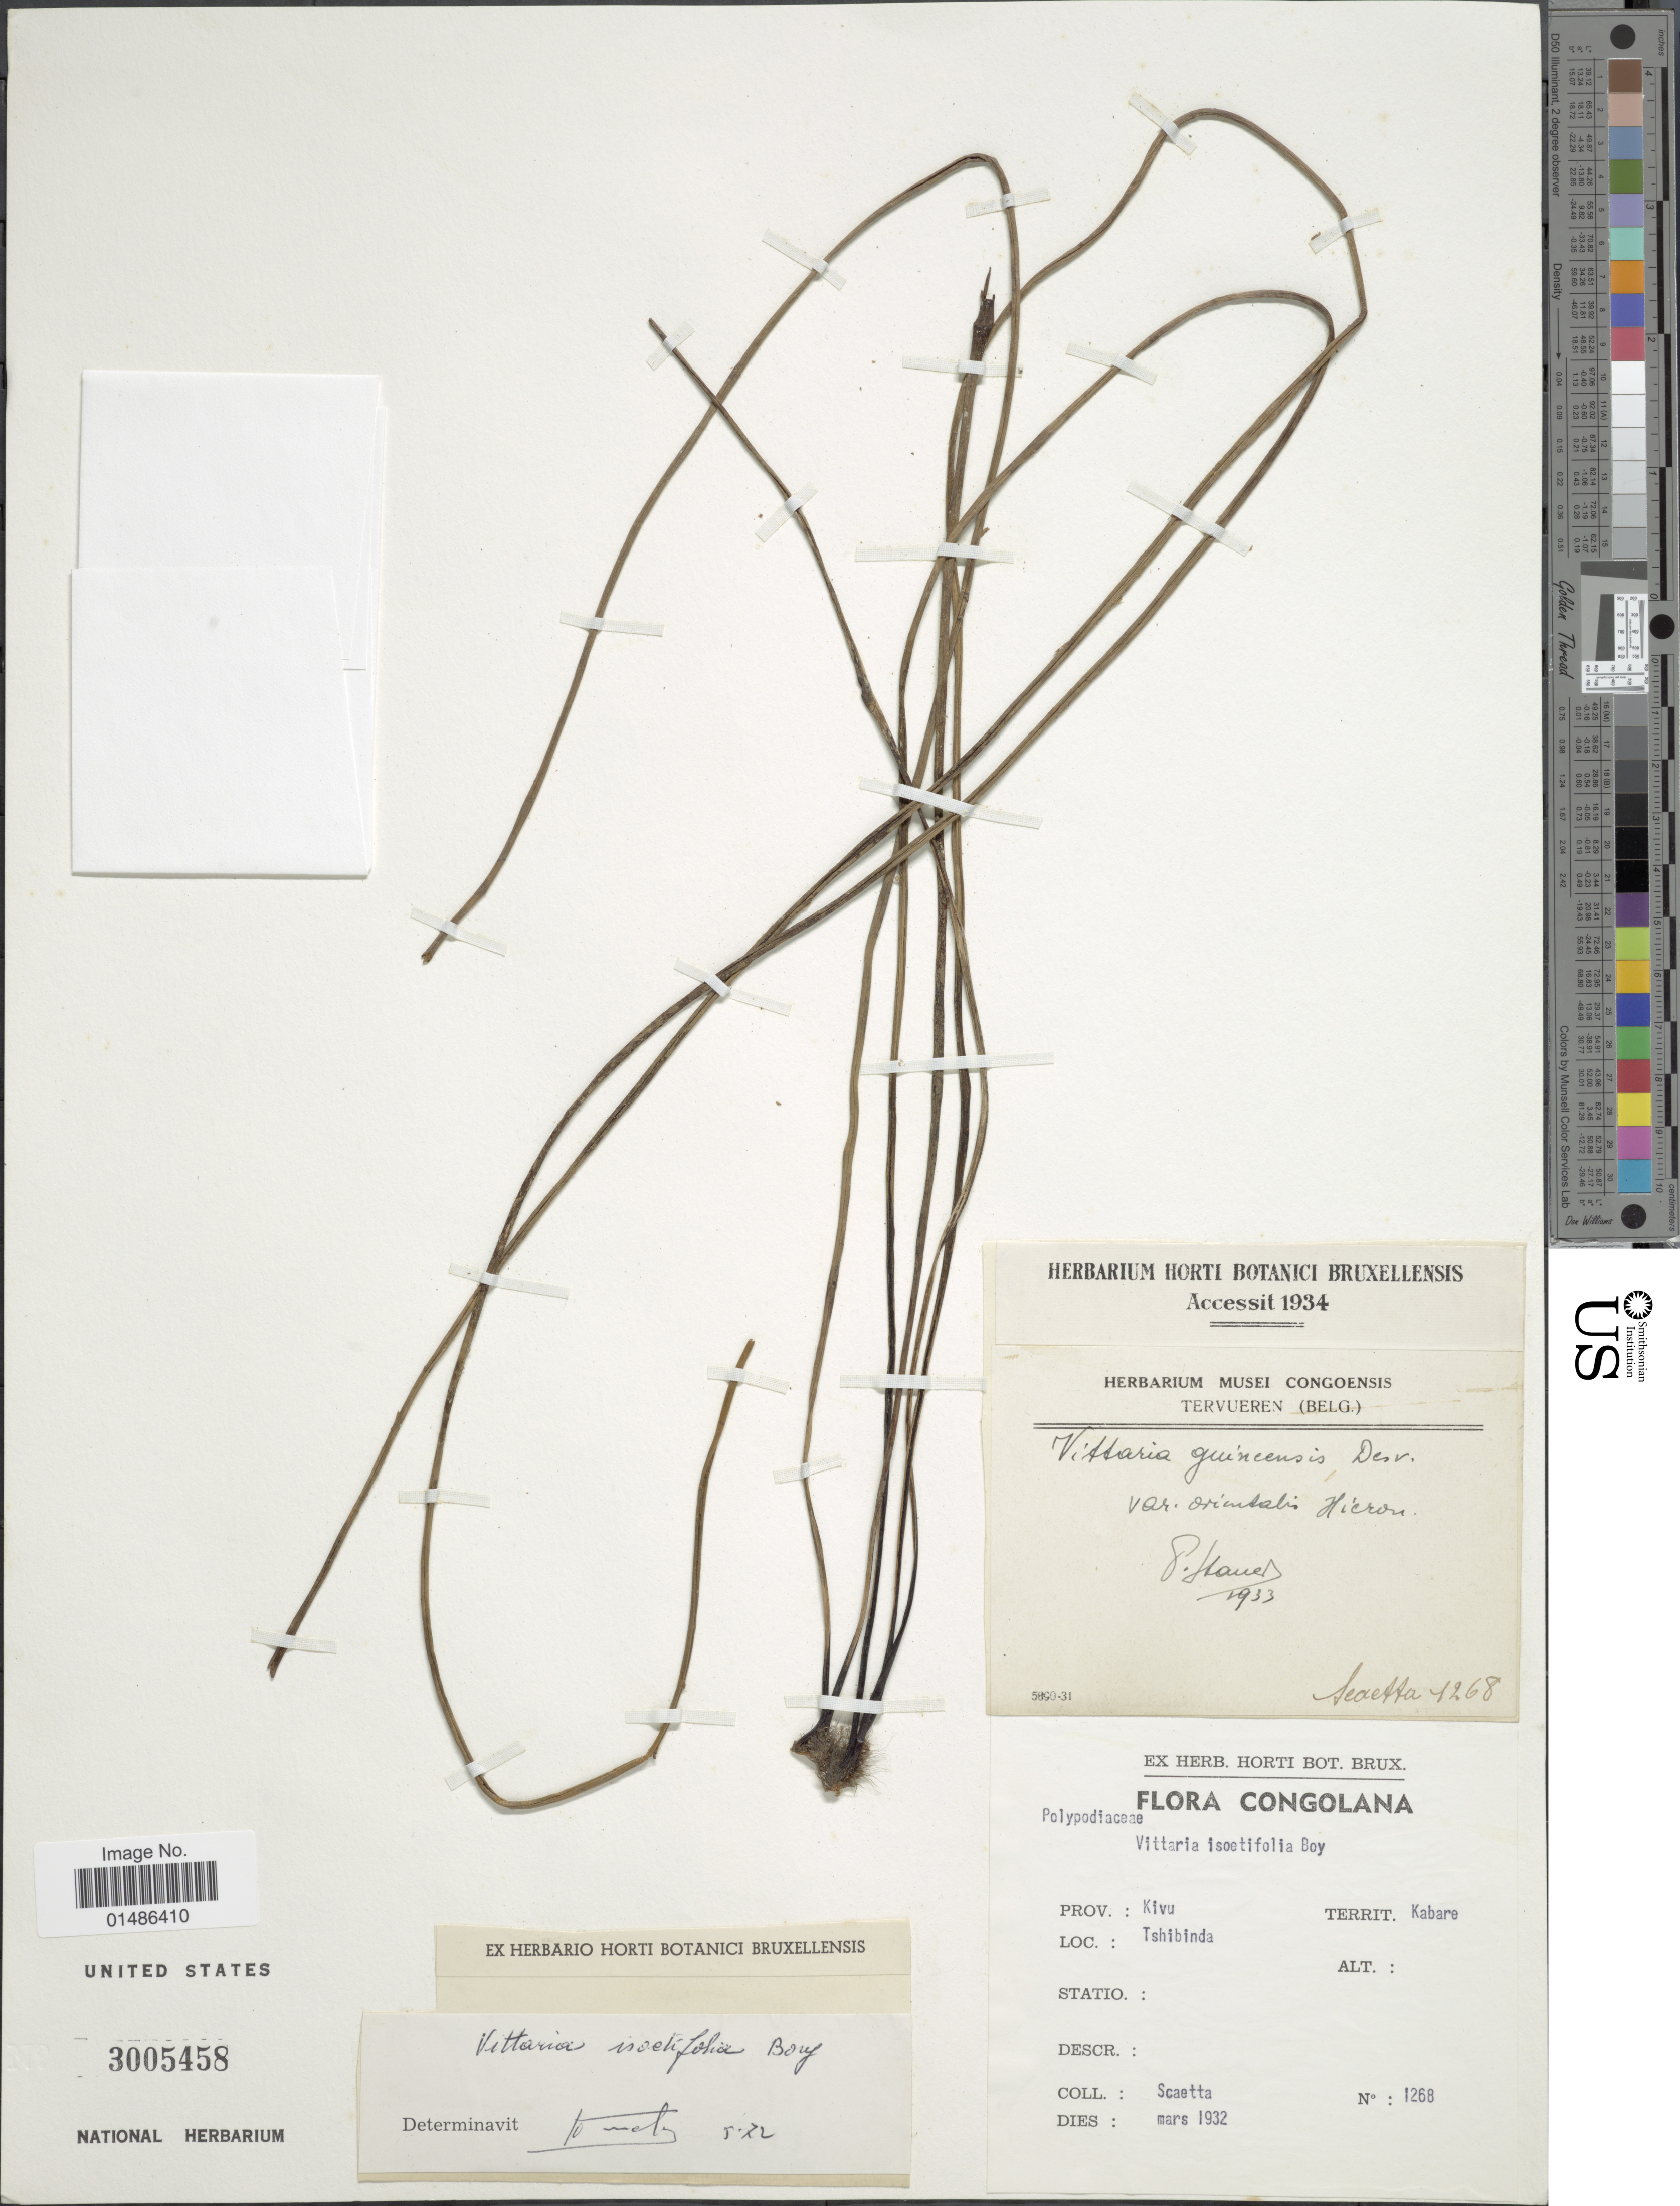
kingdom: Plantae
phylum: Tracheophyta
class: Polypodiopsida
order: Polypodiales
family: Pteridaceae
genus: Haplopteris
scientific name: Haplopteris isoetifolia comb. in ed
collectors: Scaetta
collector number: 1268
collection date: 1932-03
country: Congo, Democratic Republic of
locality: Congolana. Prov.: Kivu. Territ. Kabare. Ishibinda.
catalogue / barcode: US 3005458